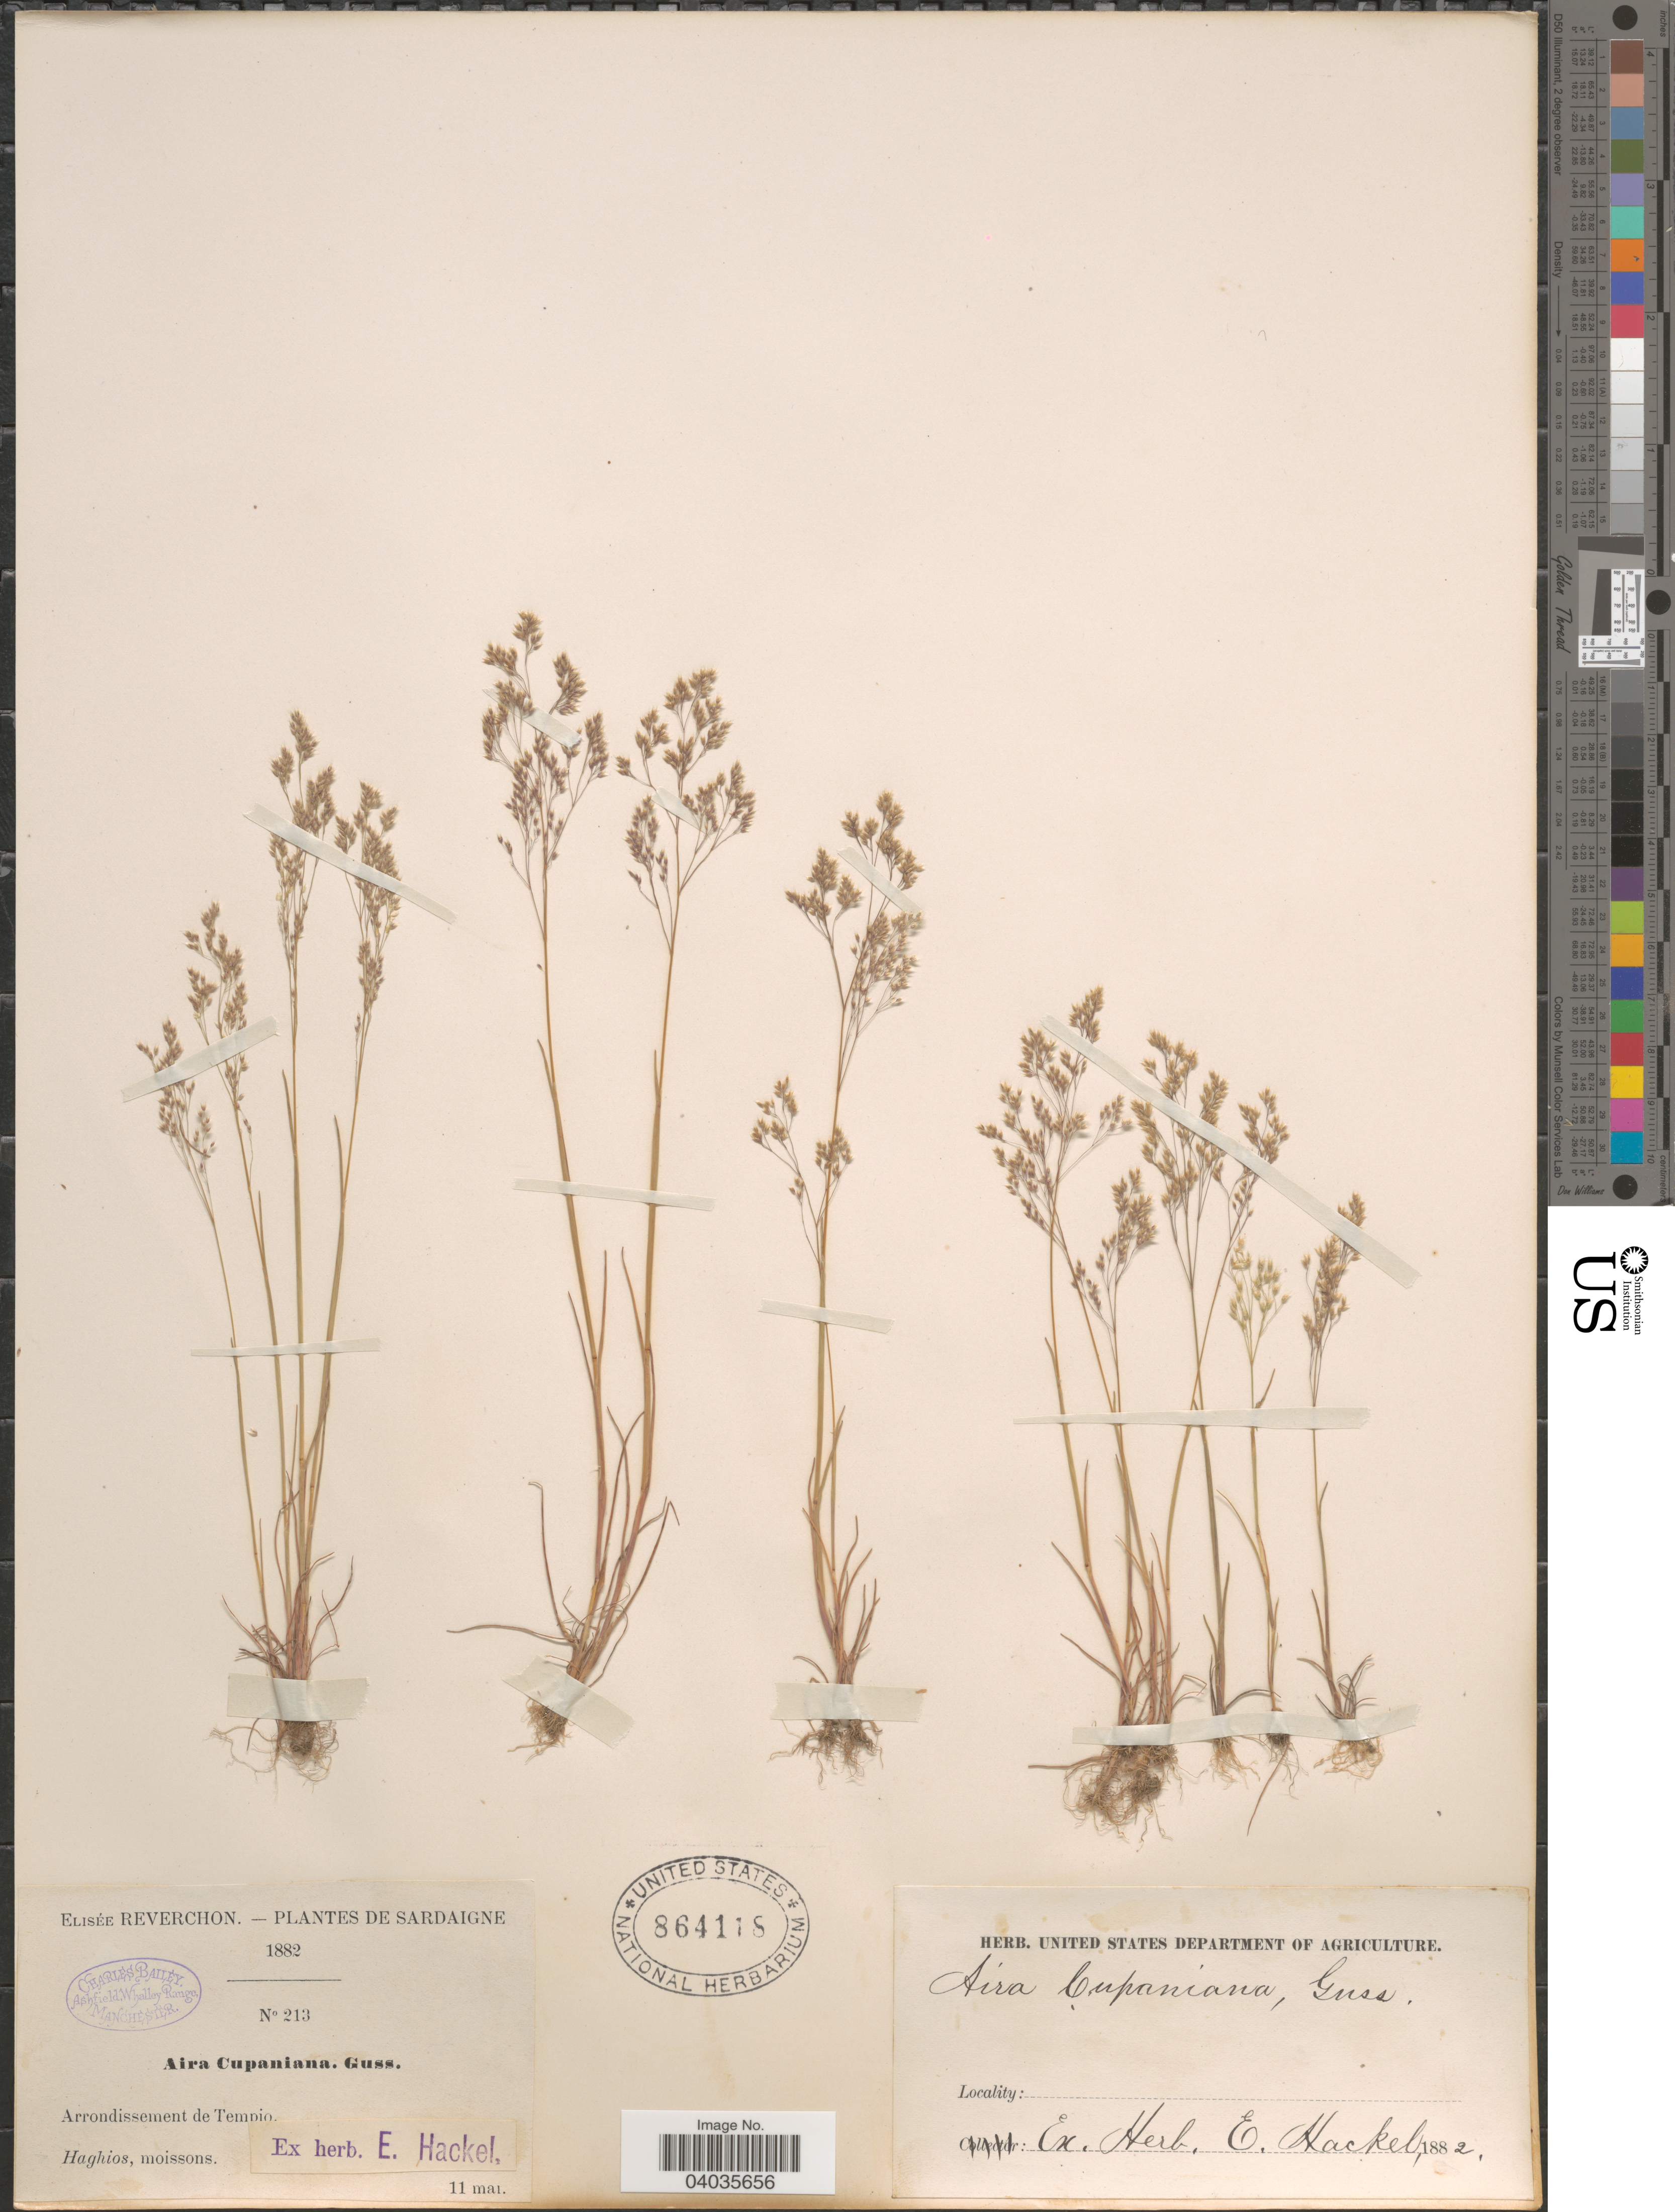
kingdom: Plantae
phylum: Tracheophyta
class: Liliopsida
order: Poales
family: Poaceae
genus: Aira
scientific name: Aira cupaniana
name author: Gussone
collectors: E. Reverchon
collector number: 213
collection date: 1882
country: Italy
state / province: Sardegna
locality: Sardaigne. Arrondisement de Tem [illegible text]io. Haghios, moissons.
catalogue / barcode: US 864118